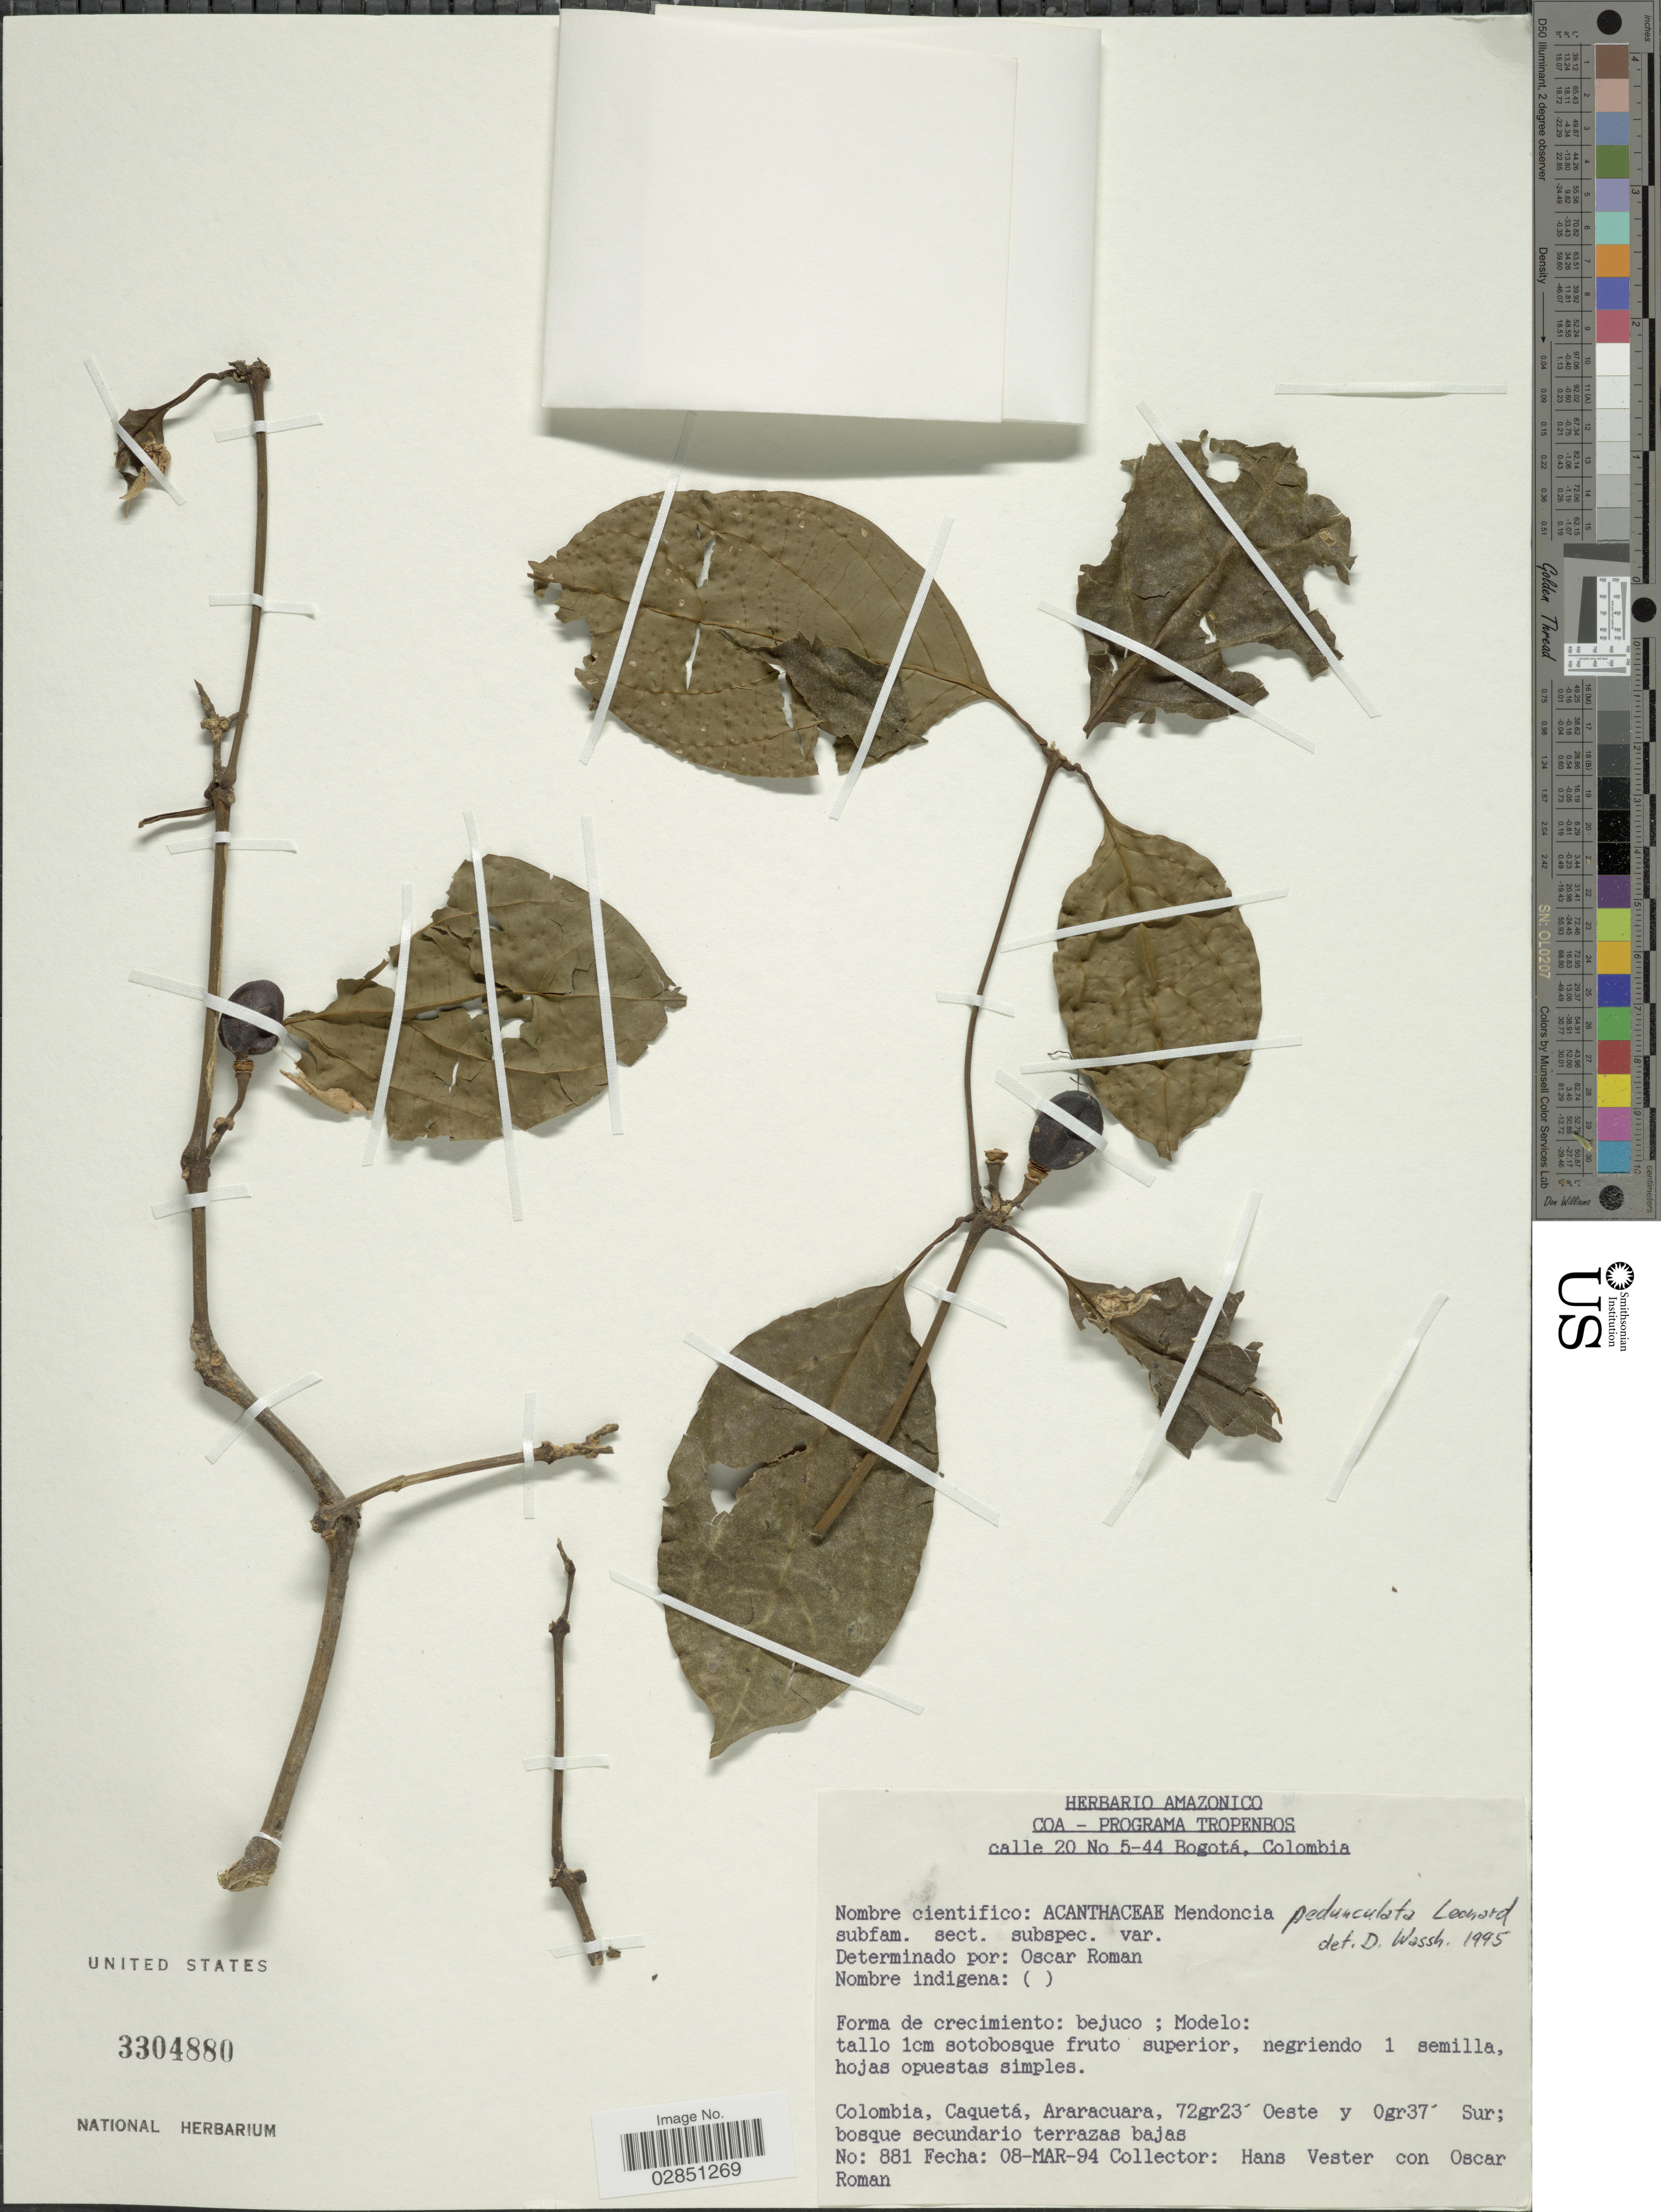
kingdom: Plantae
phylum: Tracheophyta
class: Magnoliopsida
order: Lamiales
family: Acanthaceae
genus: Mendoncia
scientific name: Mendoncia pedunculata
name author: Leonard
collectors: H. Vester & O. Román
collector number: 881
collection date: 1994-03-08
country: Colombia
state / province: Caquetá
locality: Araracuara.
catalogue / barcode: US 3304880